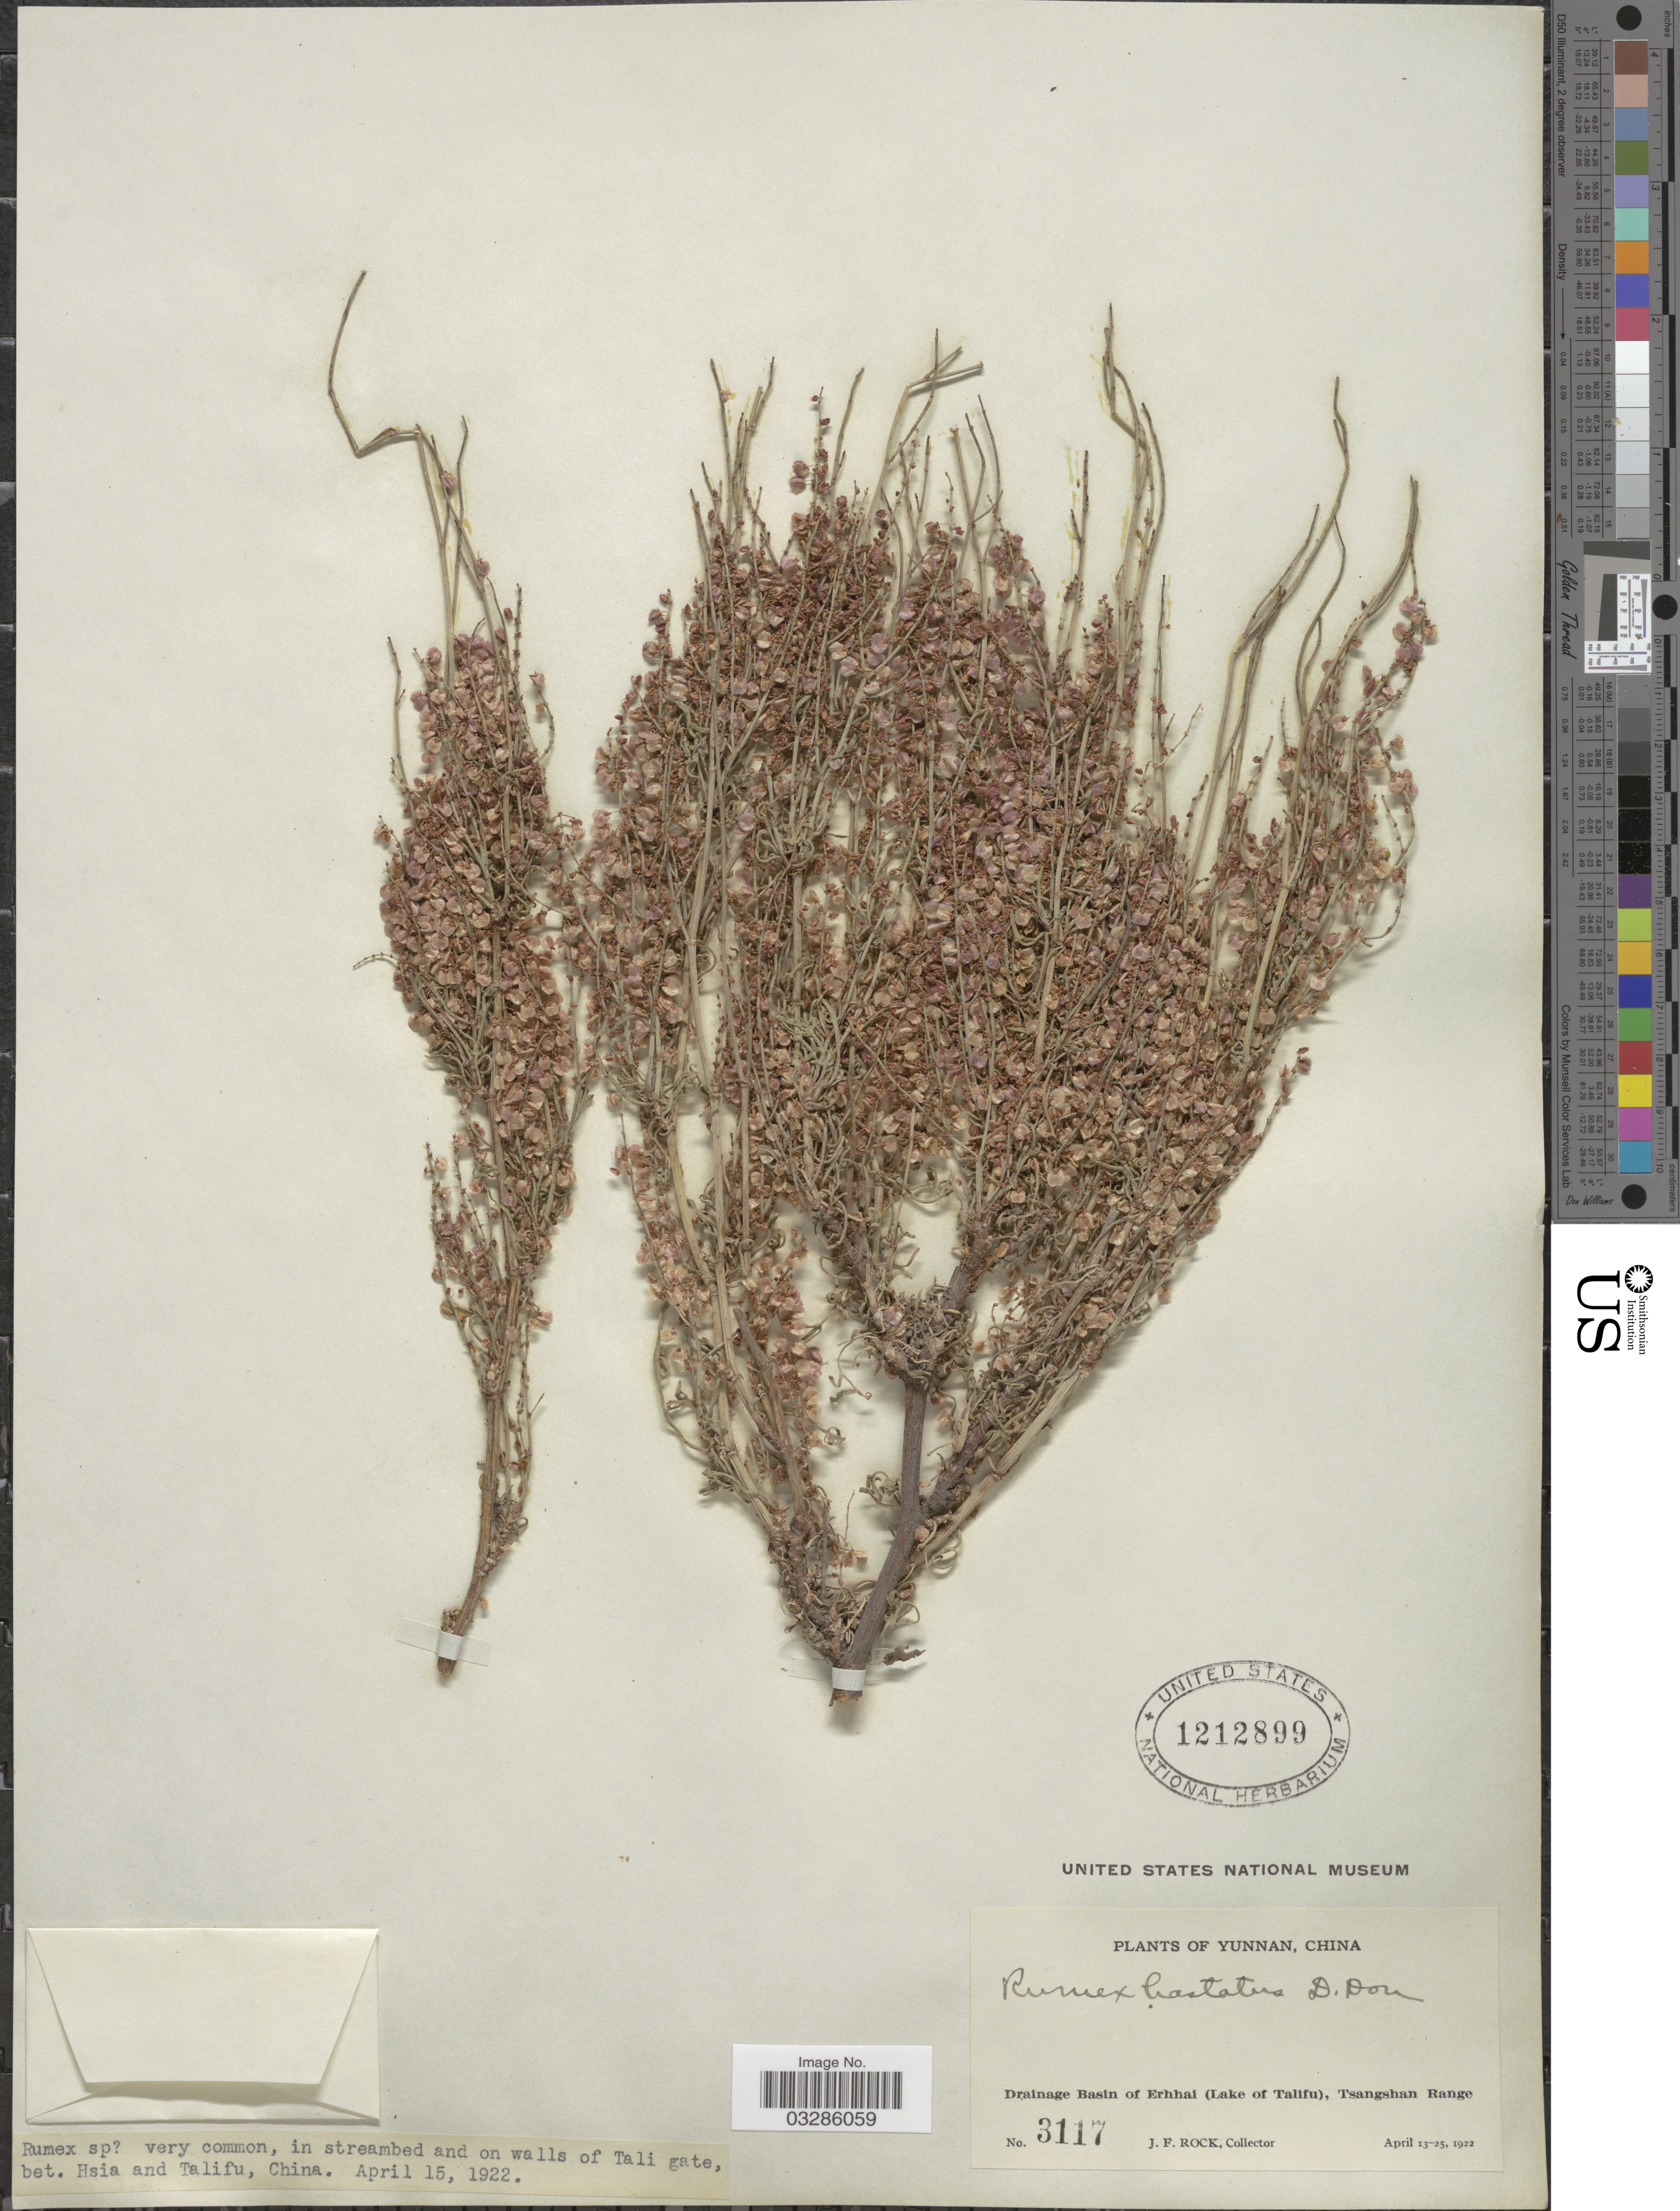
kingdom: Plantae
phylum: Tracheophyta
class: Magnoliopsida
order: Caryophyllales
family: Polygonaceae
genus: Rumex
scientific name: Rumex hastatus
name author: D. Don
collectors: J. Rock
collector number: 3117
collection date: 1922-04-15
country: China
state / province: Yunnan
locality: Drainage Basin of Erhhai (Lake of Talifu), Tsangshan Range. In streambed and on walls of Tali gate, bet. Hsia and Talifu.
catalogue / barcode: US 1212899